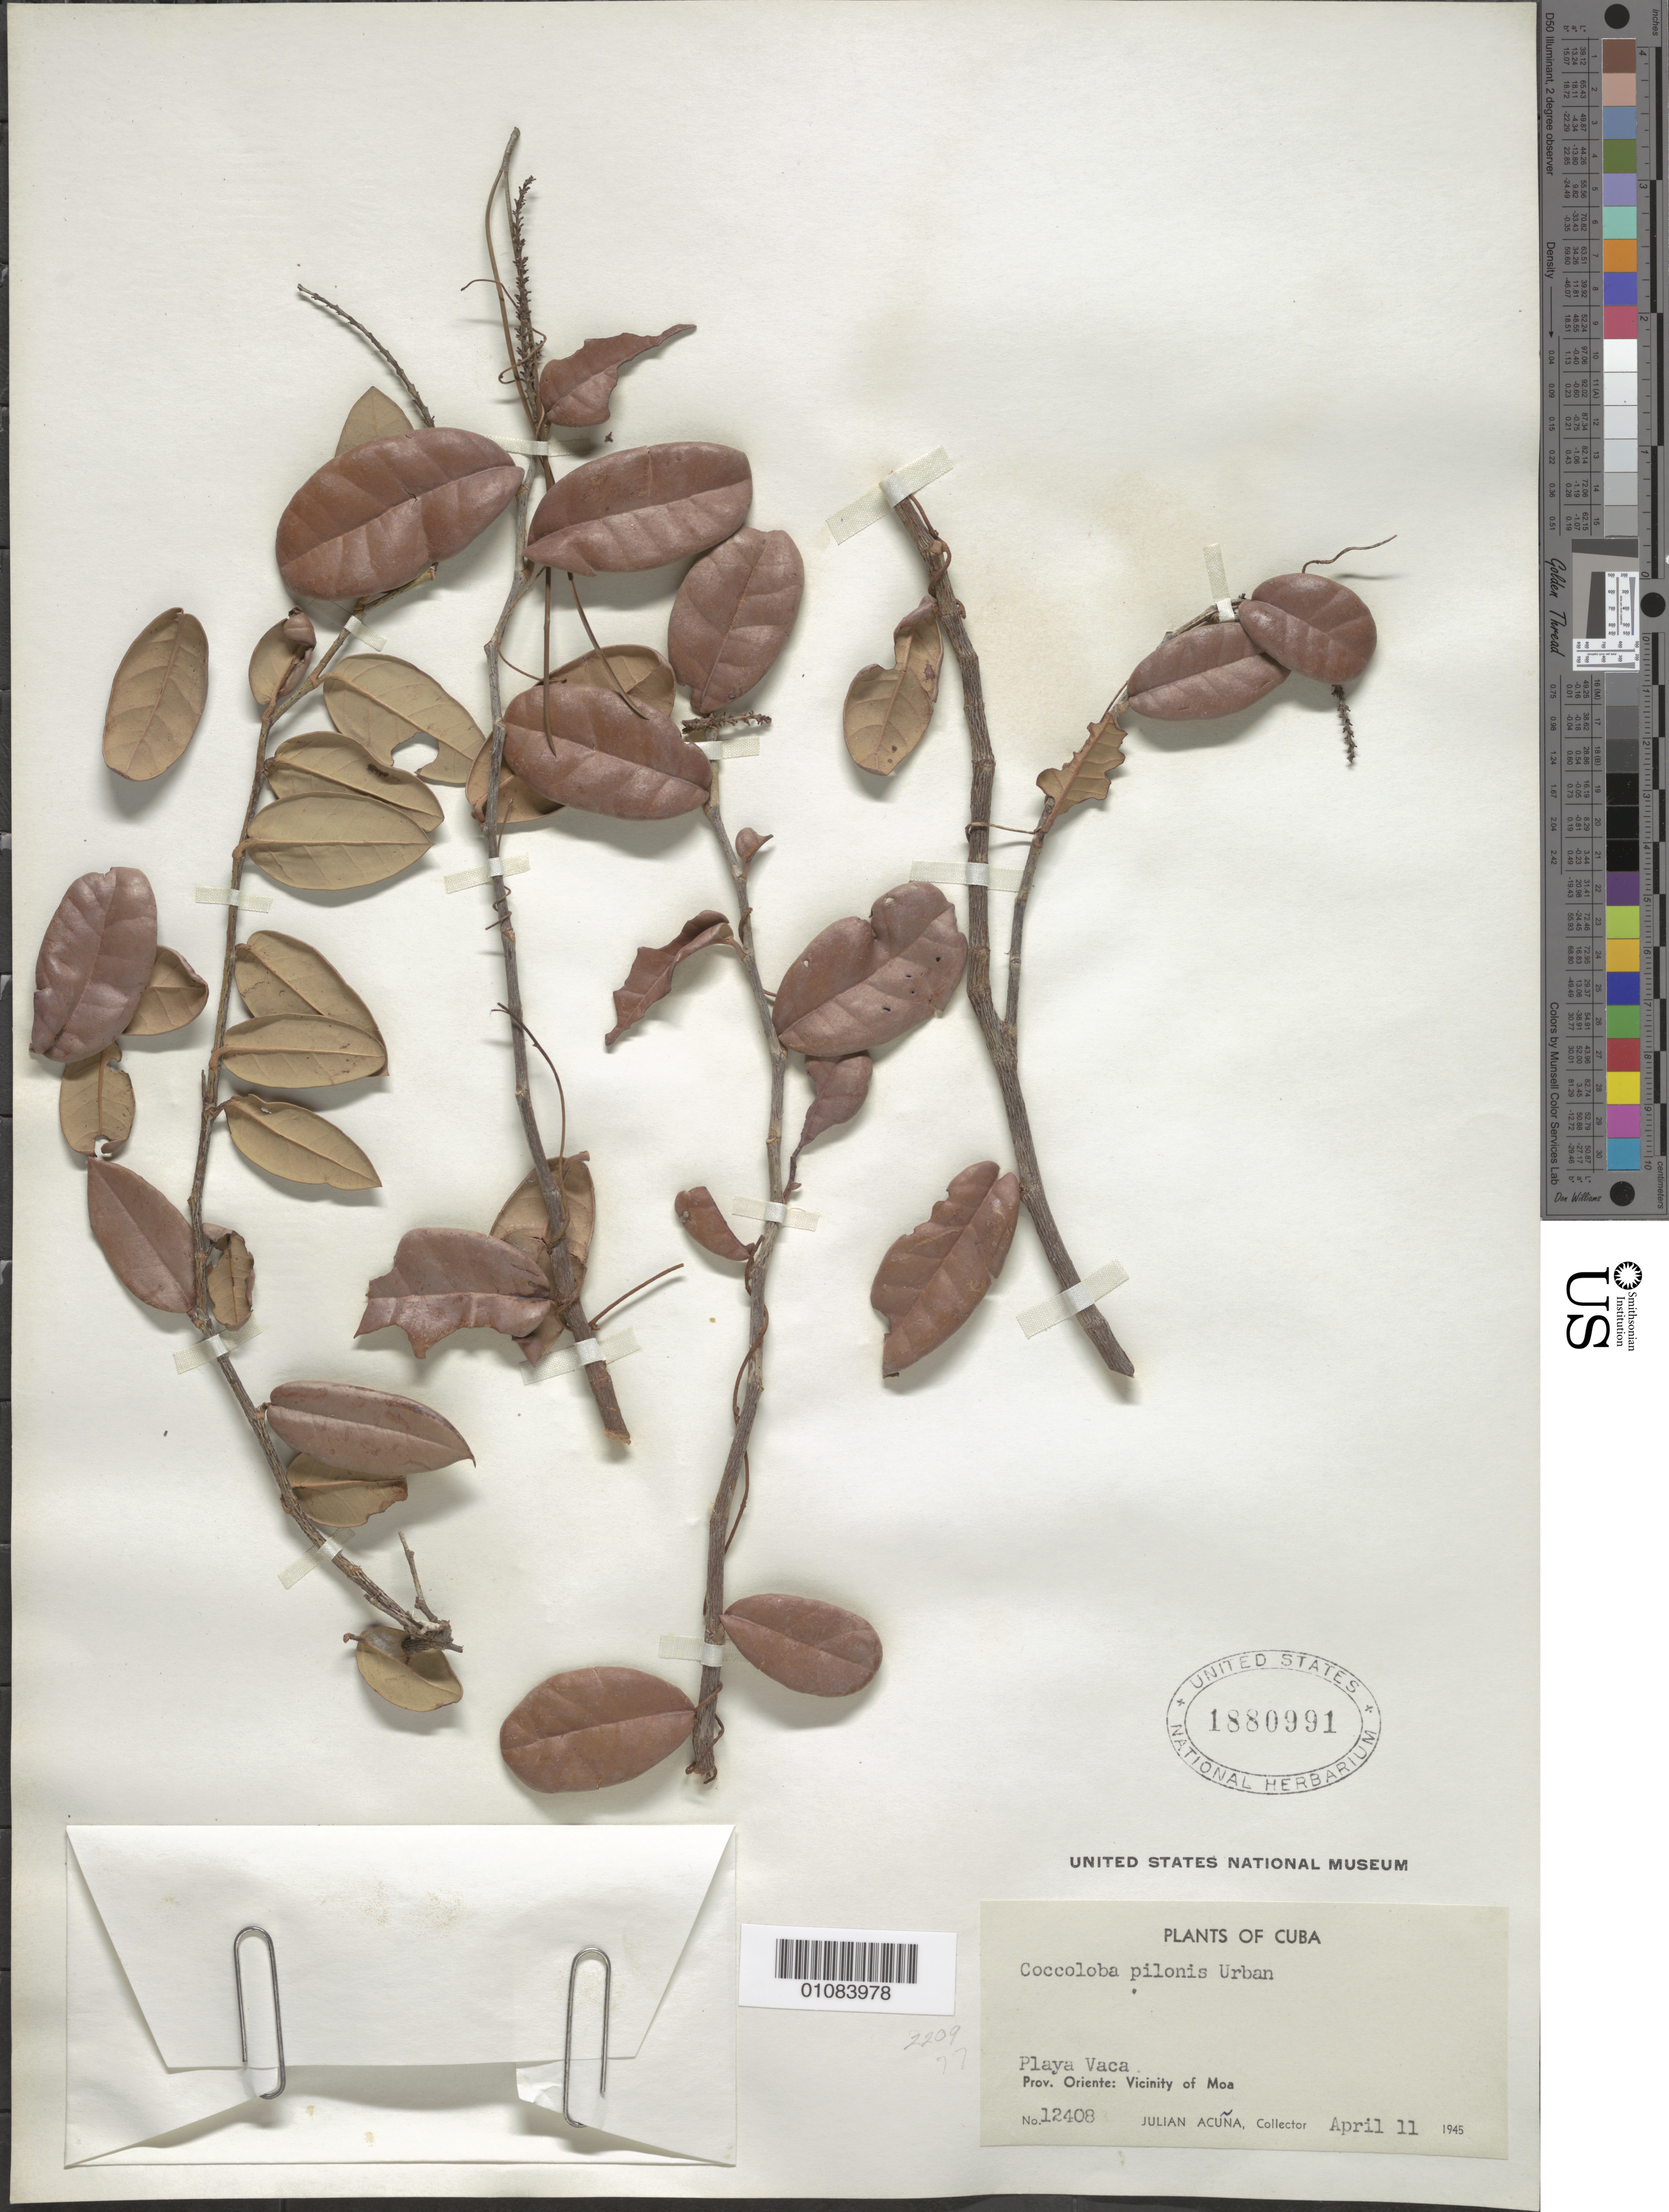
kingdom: Plantae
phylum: Tracheophyta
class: Magnoliopsida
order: Caryophyllales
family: Polygonaceae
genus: Coccoloba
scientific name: Coccoloba pilonis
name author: Urb.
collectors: J. Acuña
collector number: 12408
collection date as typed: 11 Apr 1945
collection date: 1945-04-11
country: Cuba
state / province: Holguín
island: Cuba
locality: Prov Oriente: Vicinity of Moa, Playa Vaca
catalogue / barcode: US 1880991